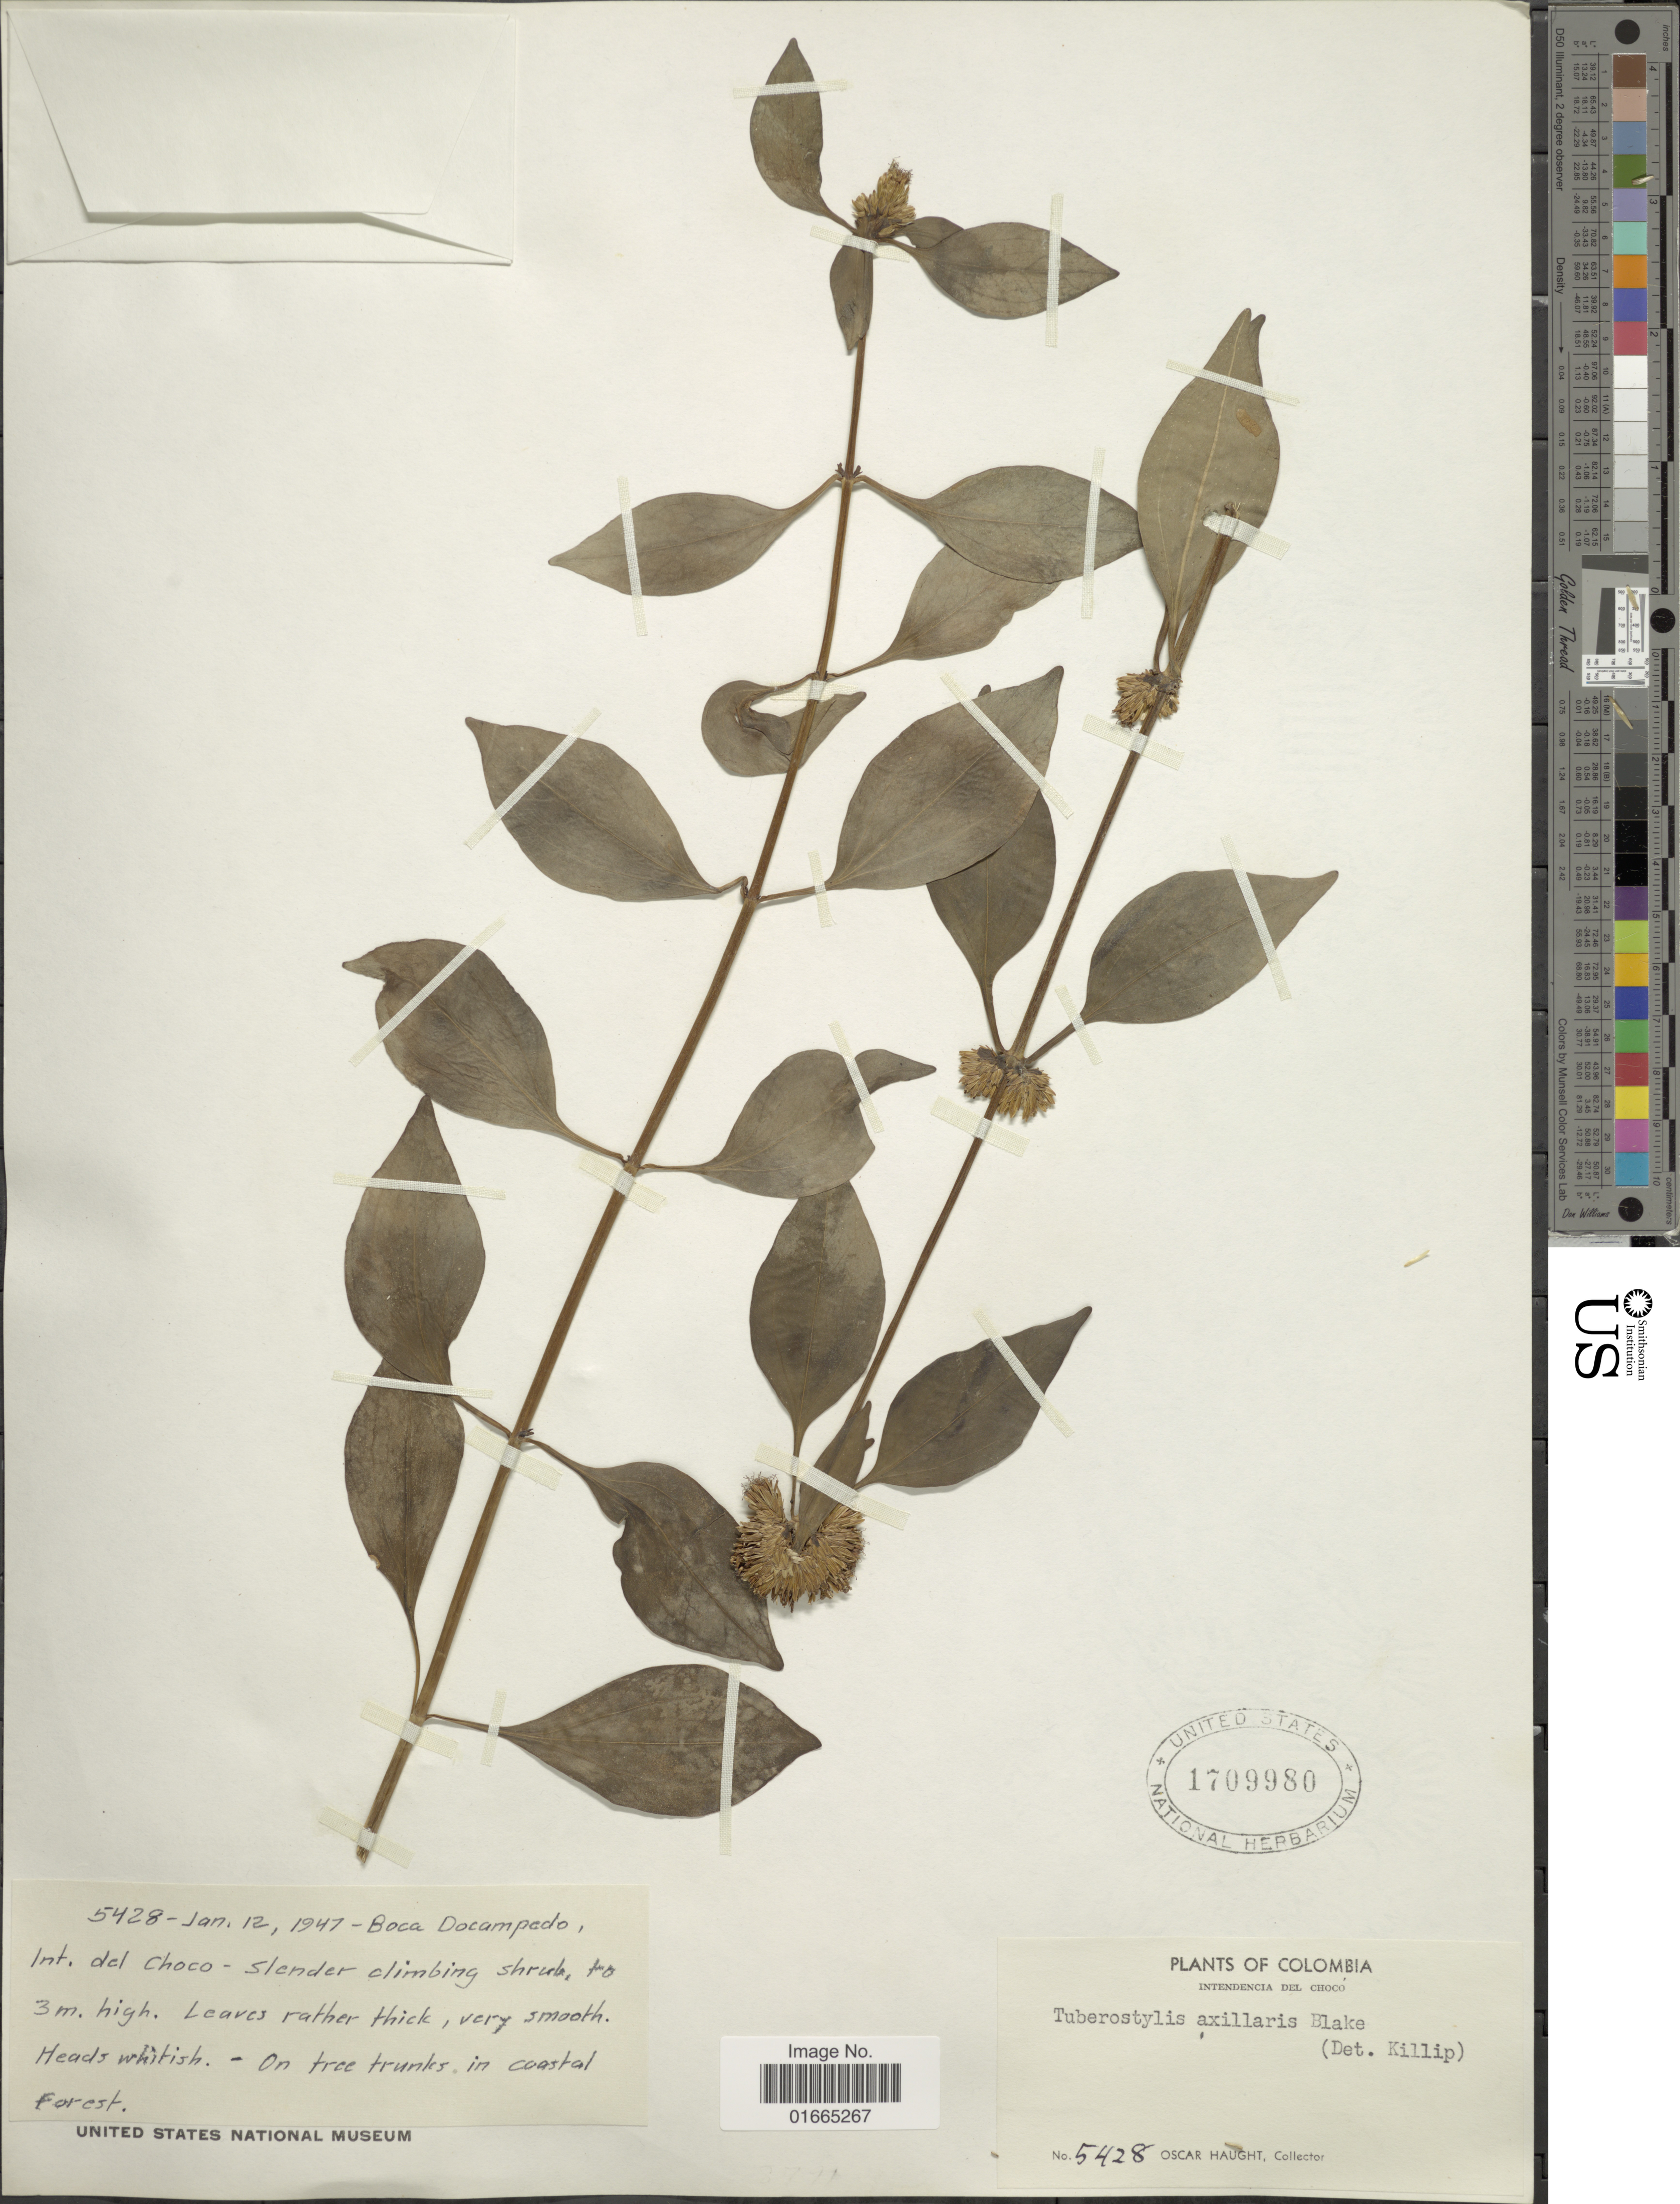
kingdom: Plantae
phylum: Tracheophyta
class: Magnoliopsida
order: Asterales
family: Asteraceae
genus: Tuberostylis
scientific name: Tuberostylis axillaris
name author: S.F. Blake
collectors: O. L. Haught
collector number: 5428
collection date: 1947-01-12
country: Colombia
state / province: Chocó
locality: Boca Docampedo, Int. del Choco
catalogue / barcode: US 1709980